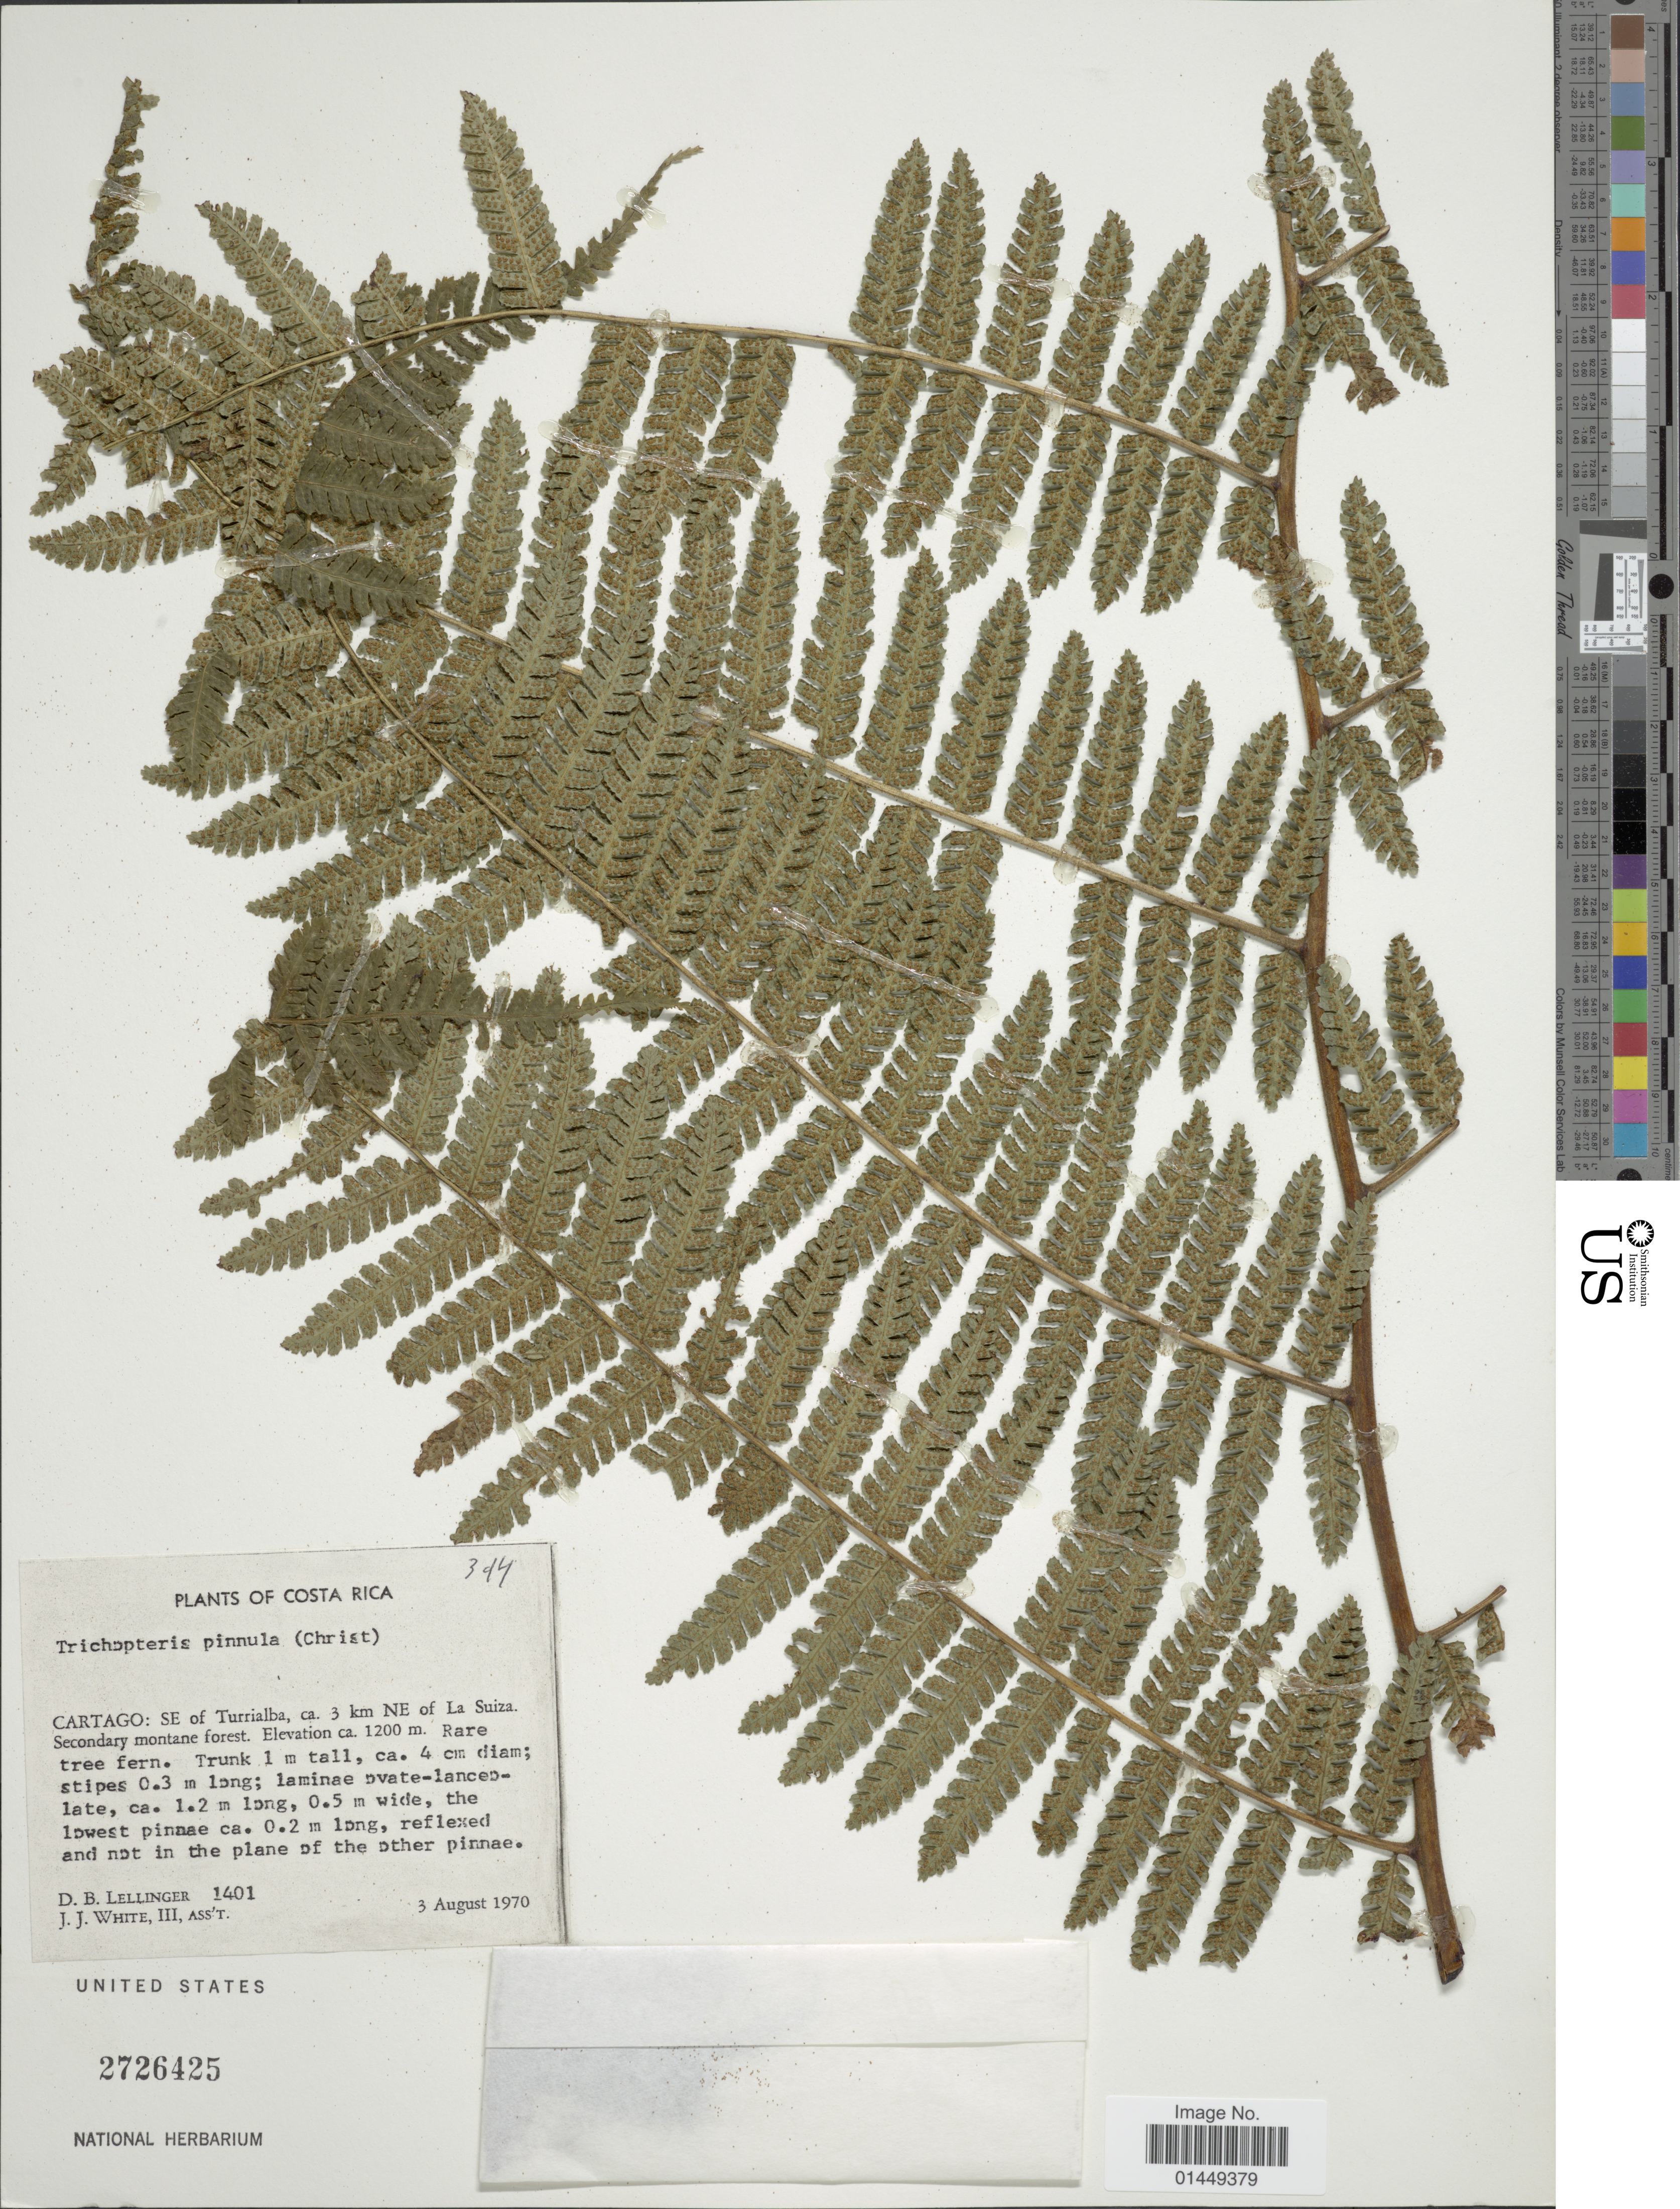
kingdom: Plantae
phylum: Tracheophyta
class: Polypodiopsida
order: Cyatheales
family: Cyatheaceae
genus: Cyathea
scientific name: Cyathea pinnula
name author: (Christ) R.C. Moran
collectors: D. B. Lellinger & J. J. White III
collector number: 1401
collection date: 1970-08-03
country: Costa Rica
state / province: Cartago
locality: Cartago: SE of Turrialba, ca. 3 km NE of La Suiza.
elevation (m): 1200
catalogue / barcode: US 2726425